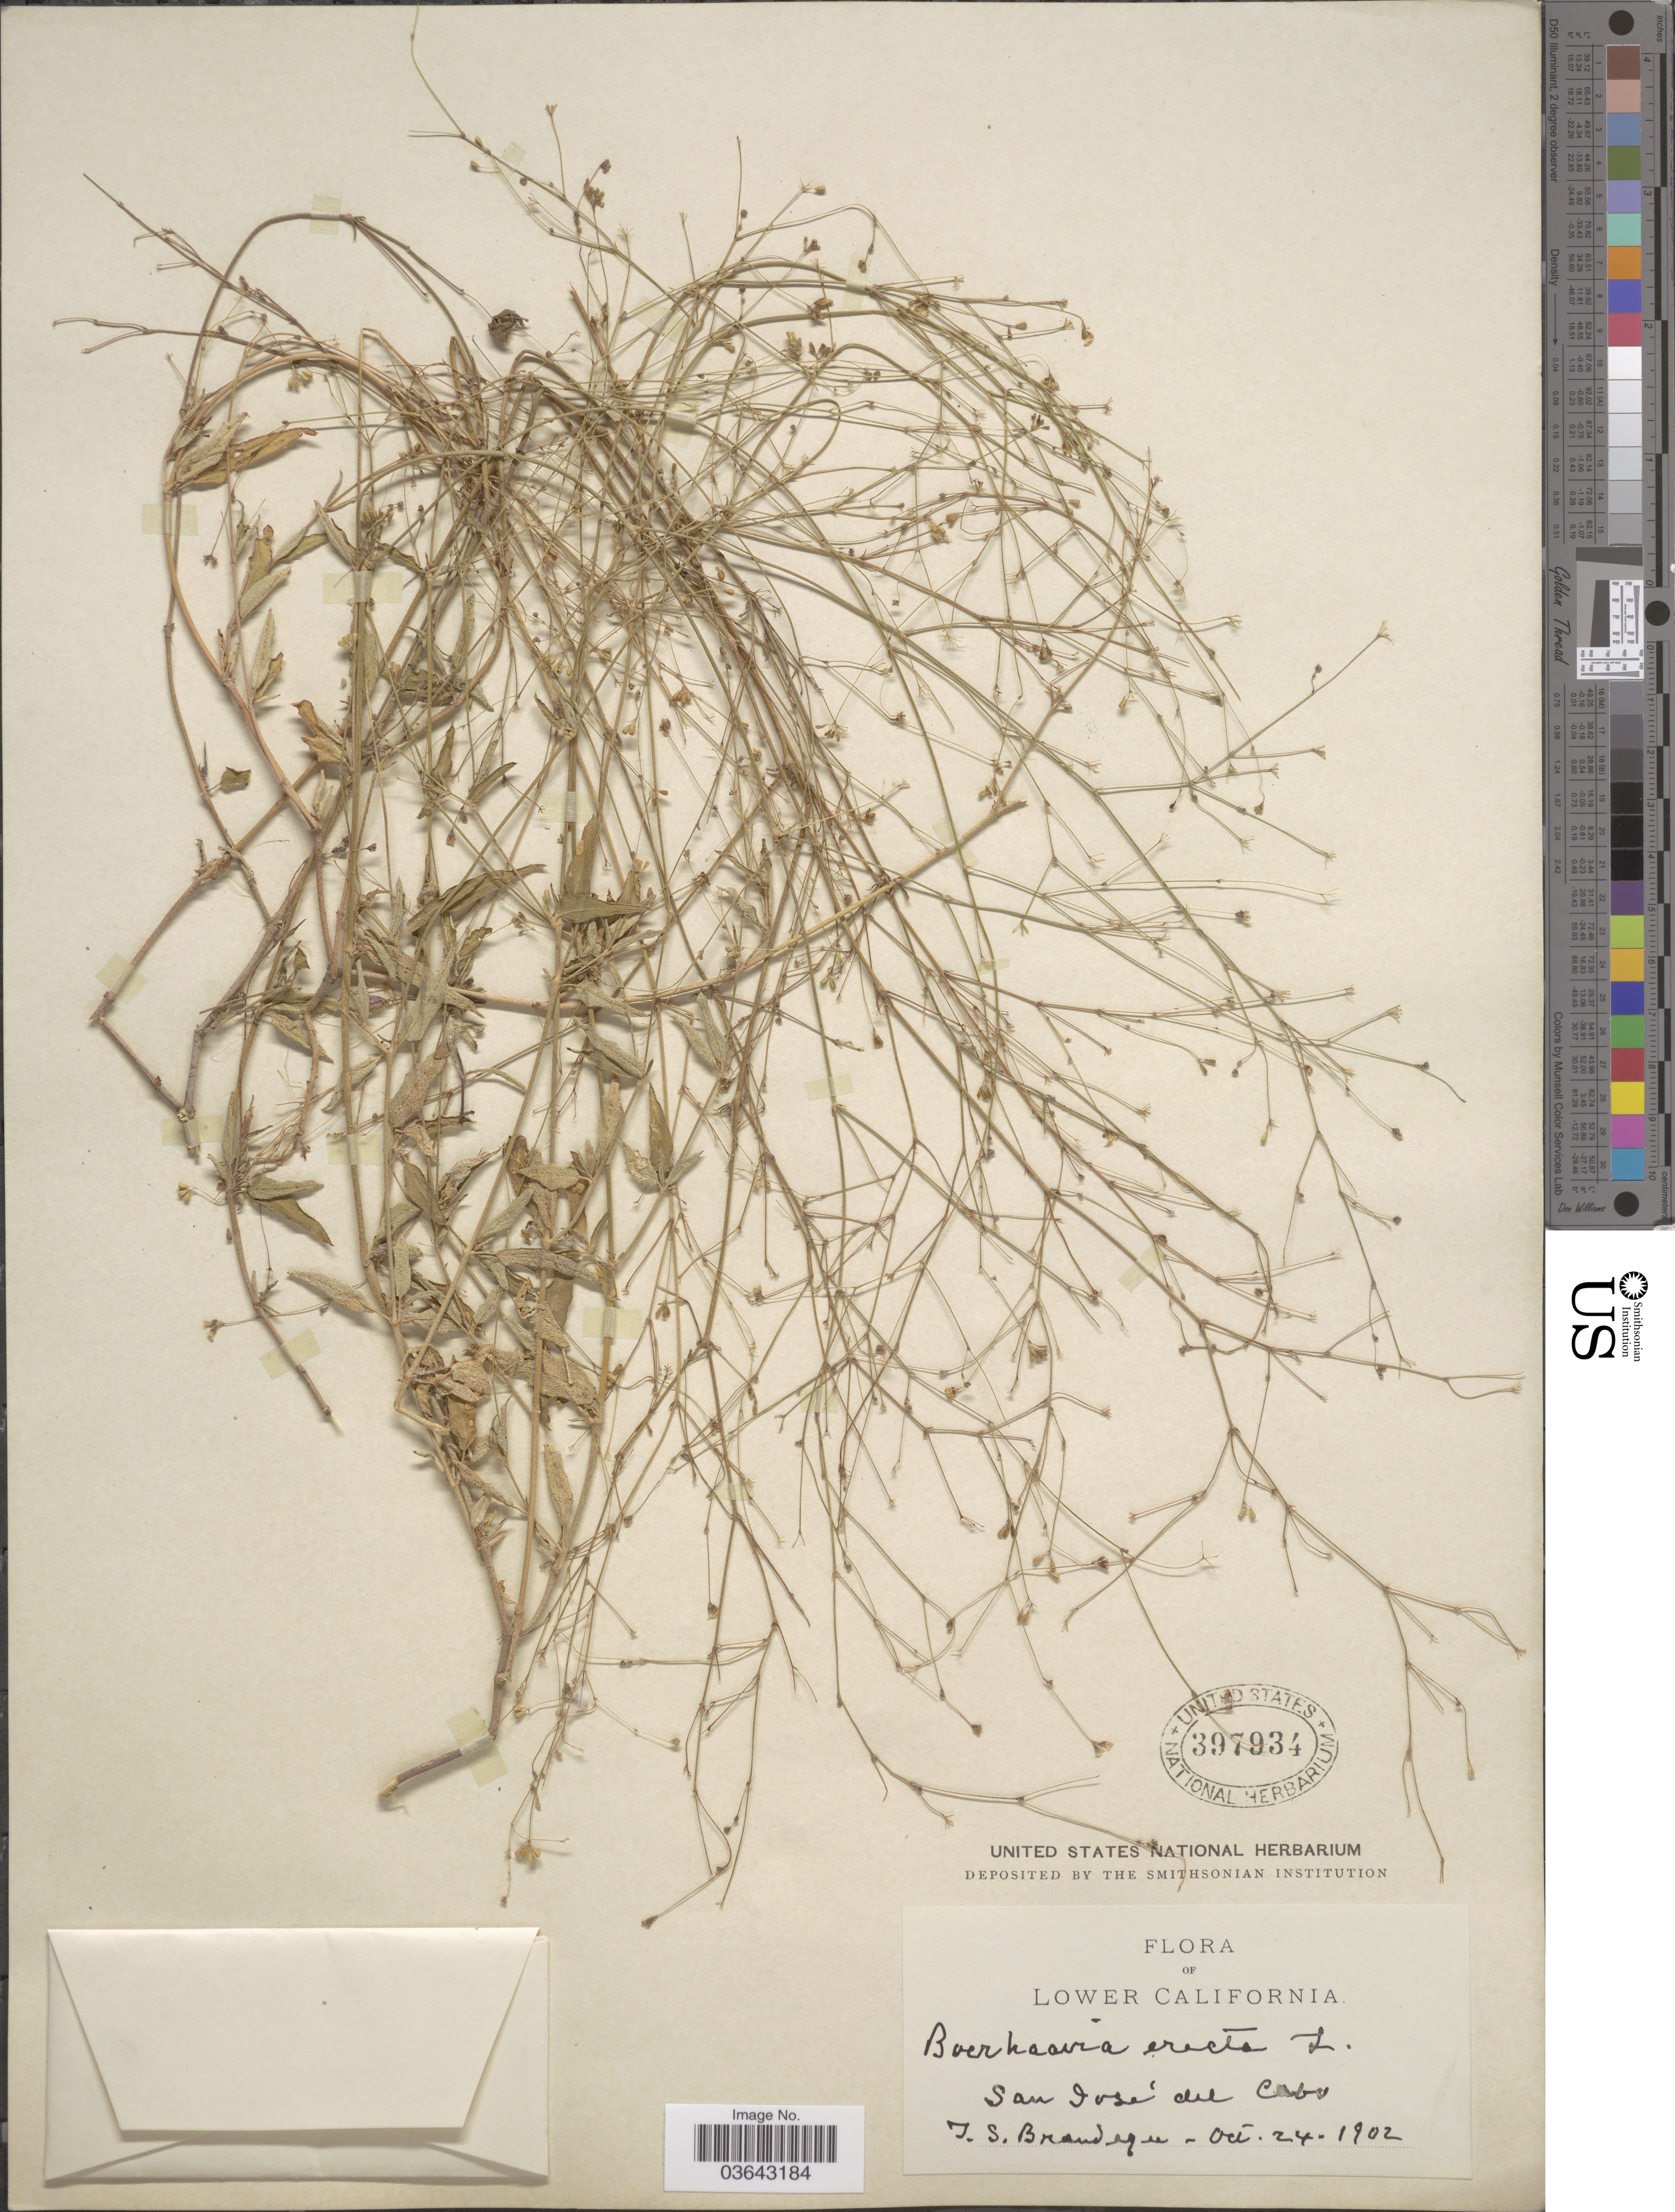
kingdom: Plantae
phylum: Tracheophyta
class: Magnoliopsida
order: Caryophyllales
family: Nyctaginaceae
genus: Boerhavia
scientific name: Boerhavia intermedia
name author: M.E. Jones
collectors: T. S. Brandegee (herbarium)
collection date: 1902-10-24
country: Mexico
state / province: Baja California Sur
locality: Lower California. San José del Cabo.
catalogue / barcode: US 397934